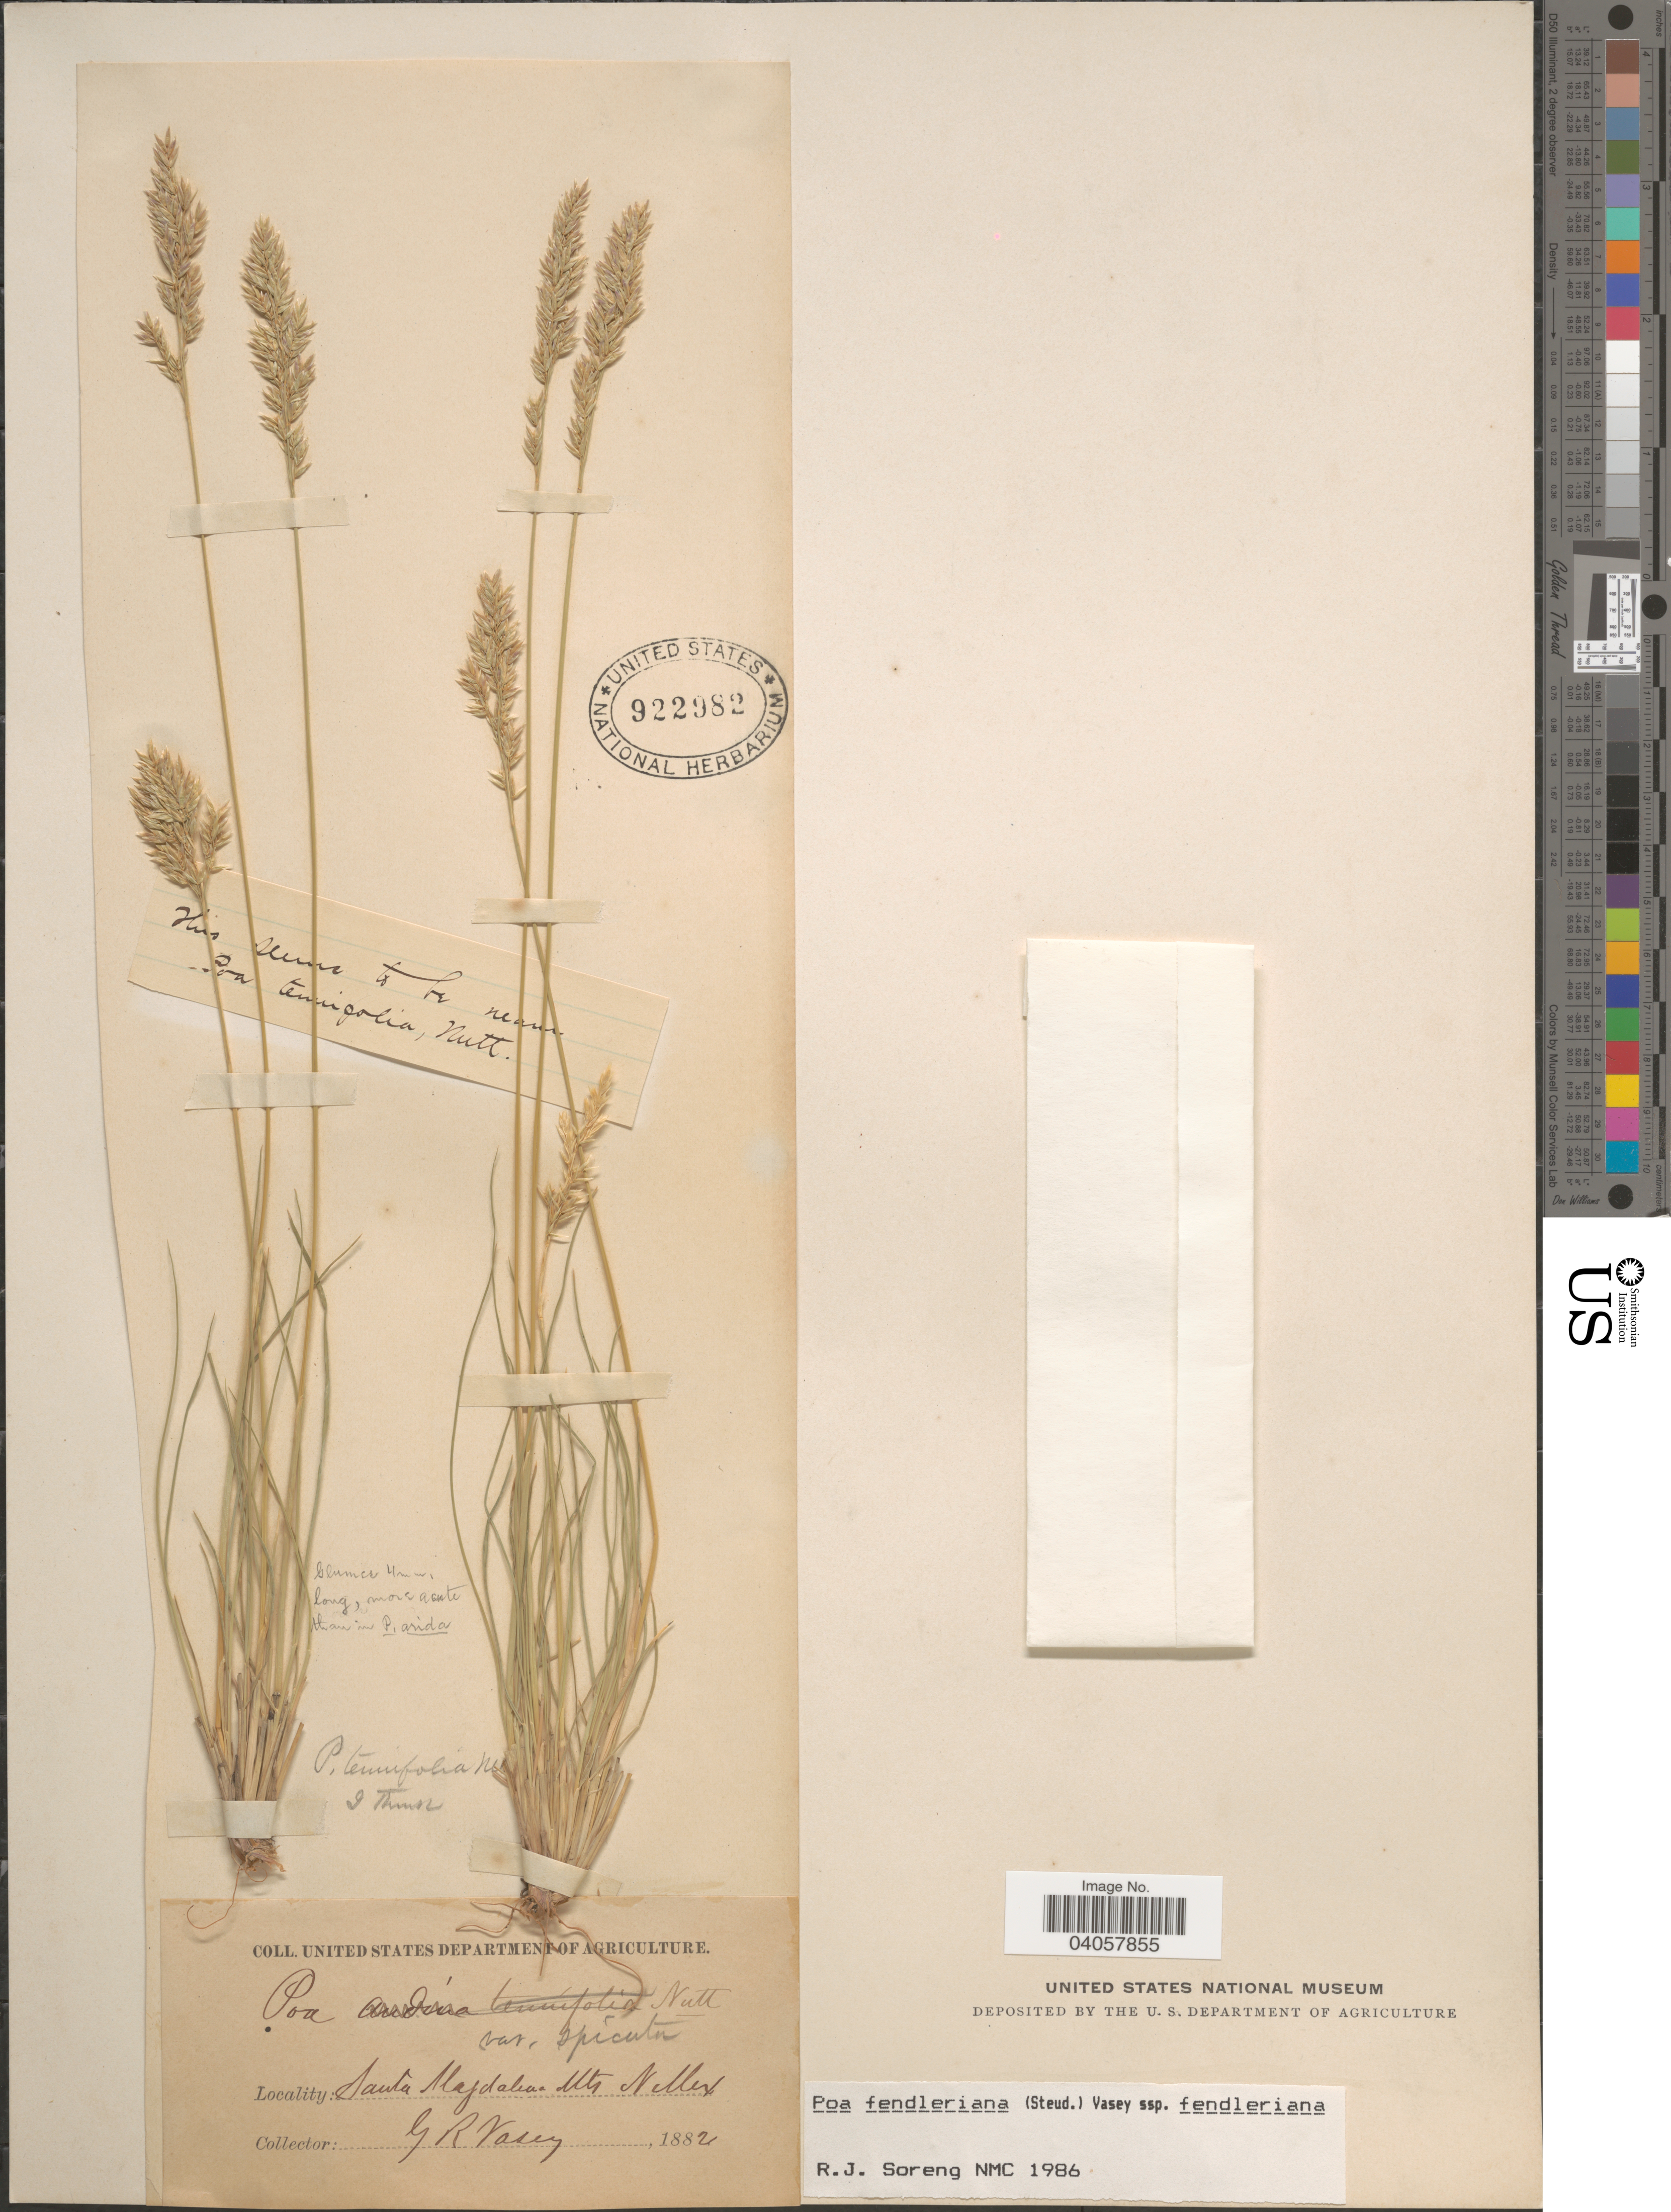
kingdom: Plantae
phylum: Tracheophyta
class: Liliopsida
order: Poales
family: Poaceae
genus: Poa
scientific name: Poa fendleriana subsp. fendleriana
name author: (Steud.) Vasey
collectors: G. R. Vasey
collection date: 1882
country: United States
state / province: New Mexico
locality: Santa Magdalena Mts.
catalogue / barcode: US 922982